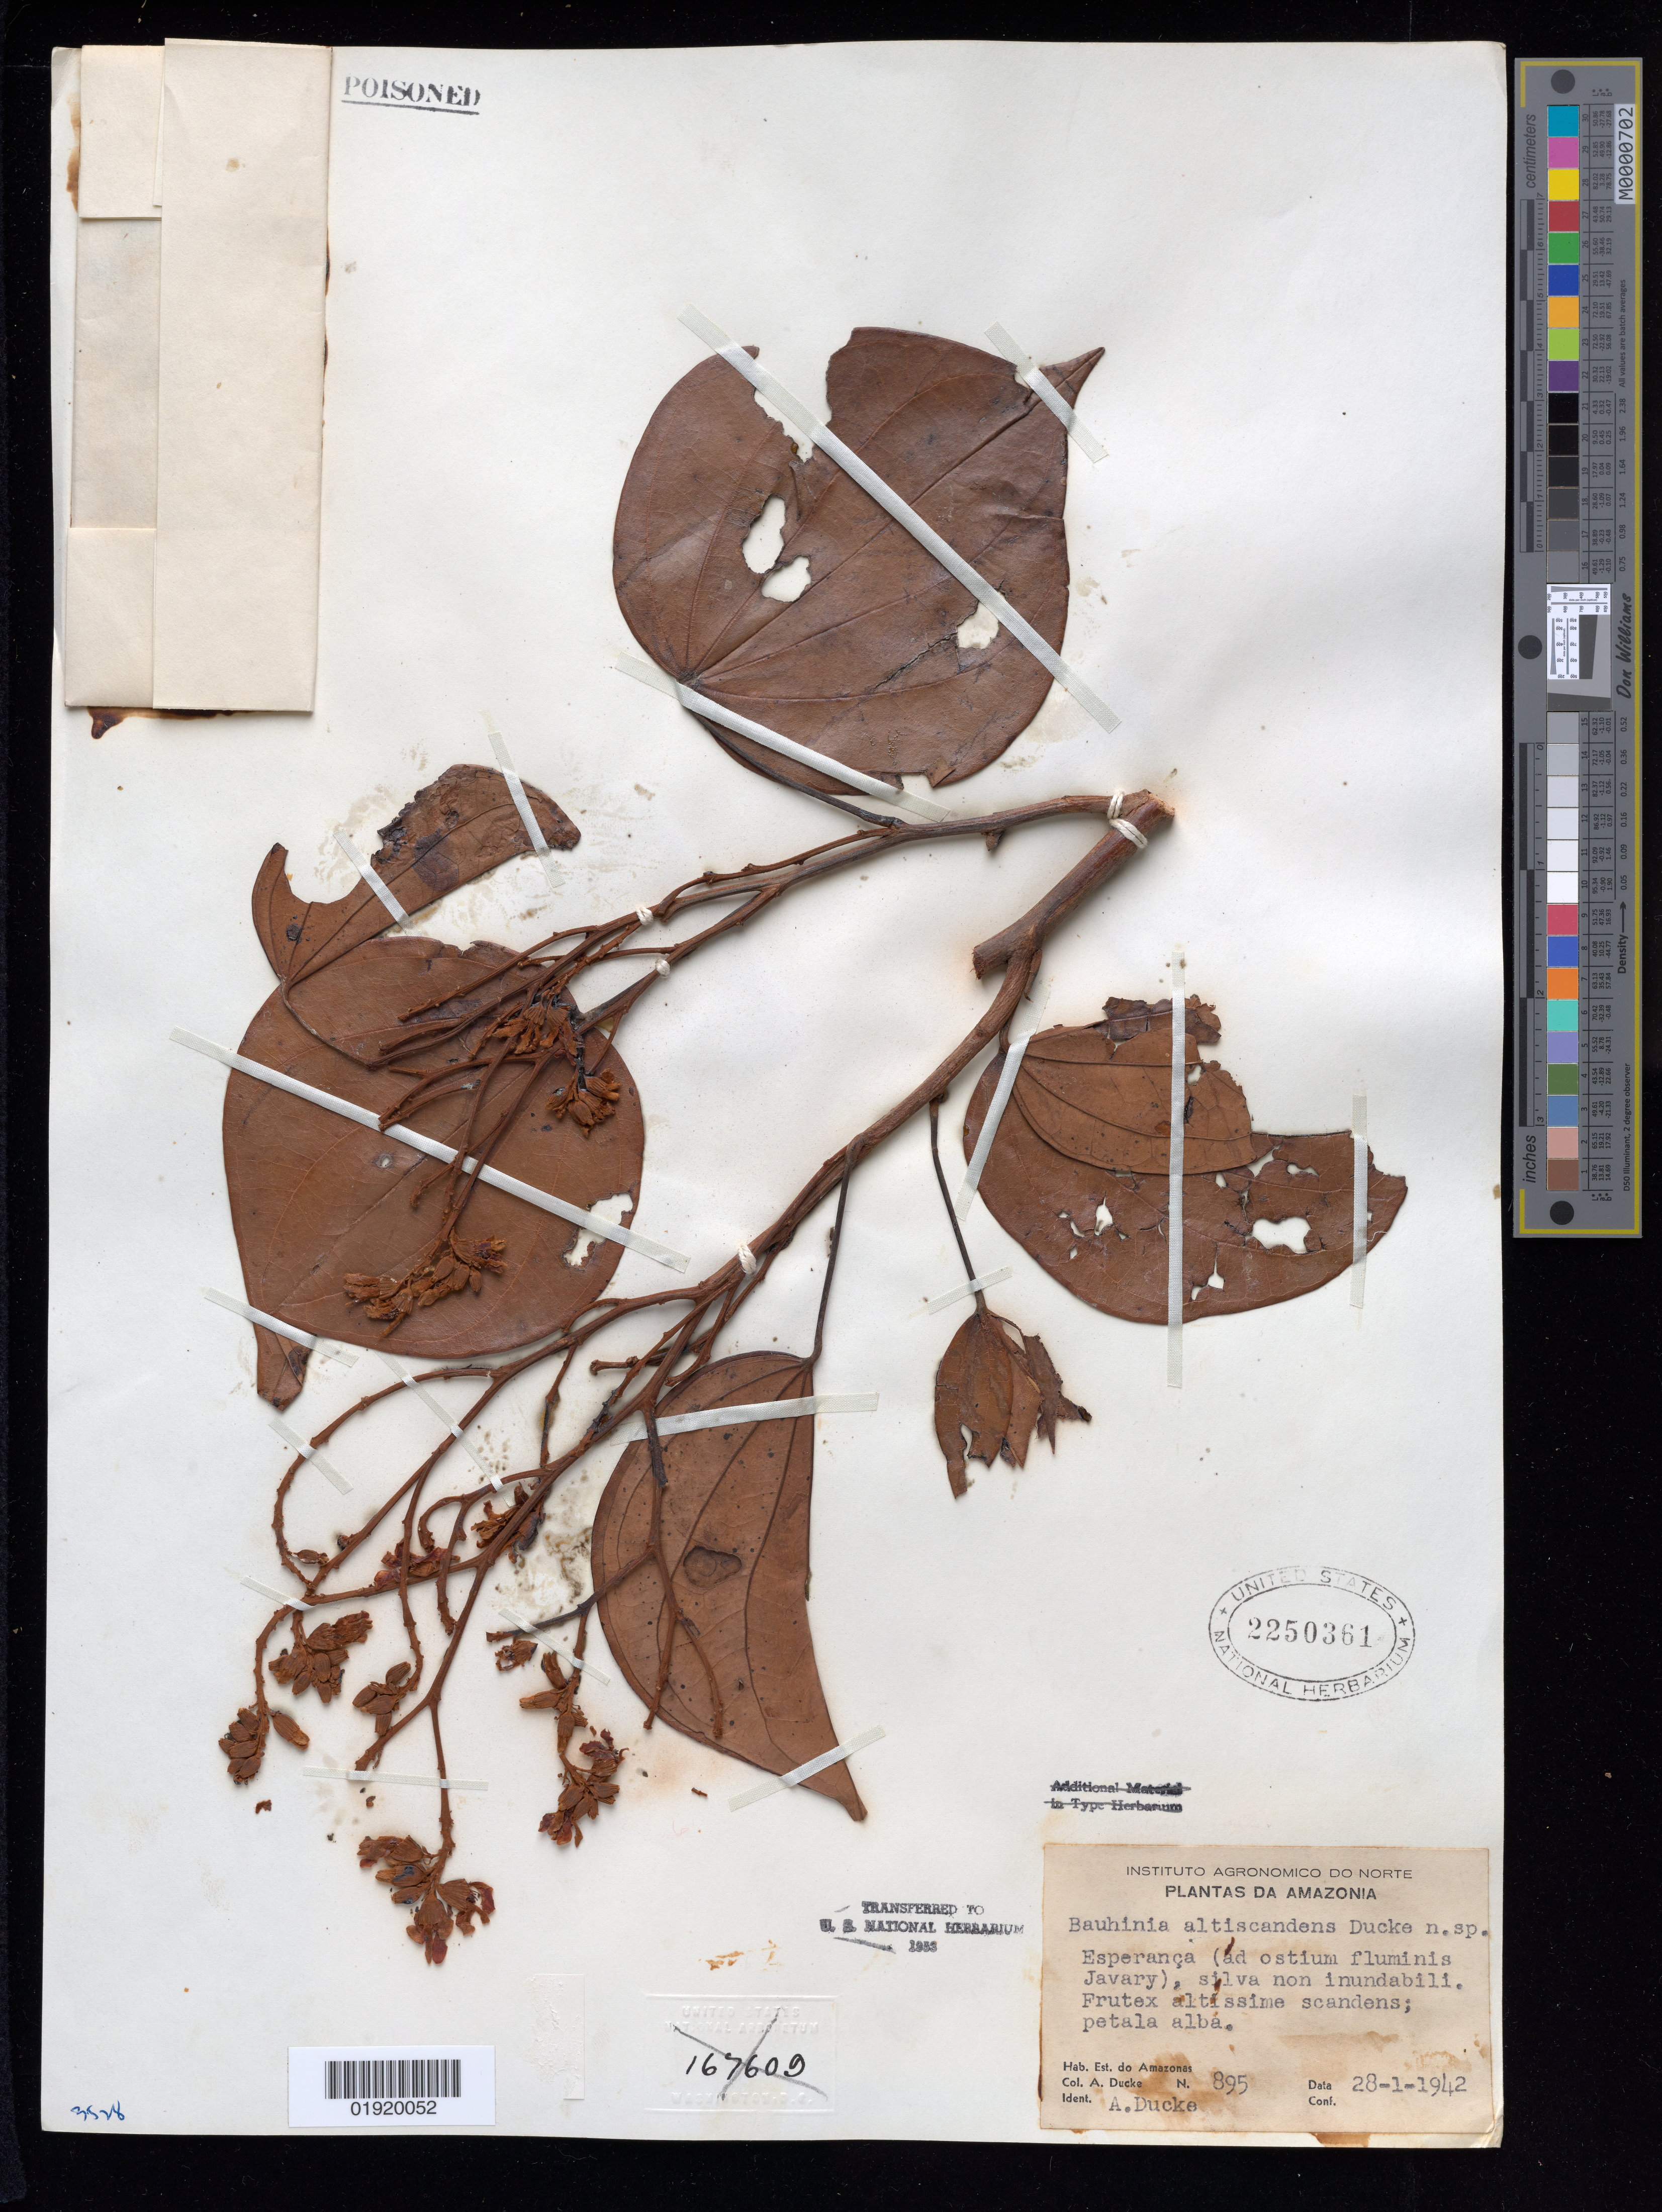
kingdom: Plantae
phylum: Tracheophyta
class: Magnoliopsida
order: Fabales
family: Fabaceae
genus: Bauhinia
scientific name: Bauhinia altiscandens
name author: Ducke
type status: Isotype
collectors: A. Ducke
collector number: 895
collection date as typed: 28 Jan 1942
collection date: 1942-01-28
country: Brazil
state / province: Amazonas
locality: Esperanca (ad ostium fluminis Javary)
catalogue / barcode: US 2250361